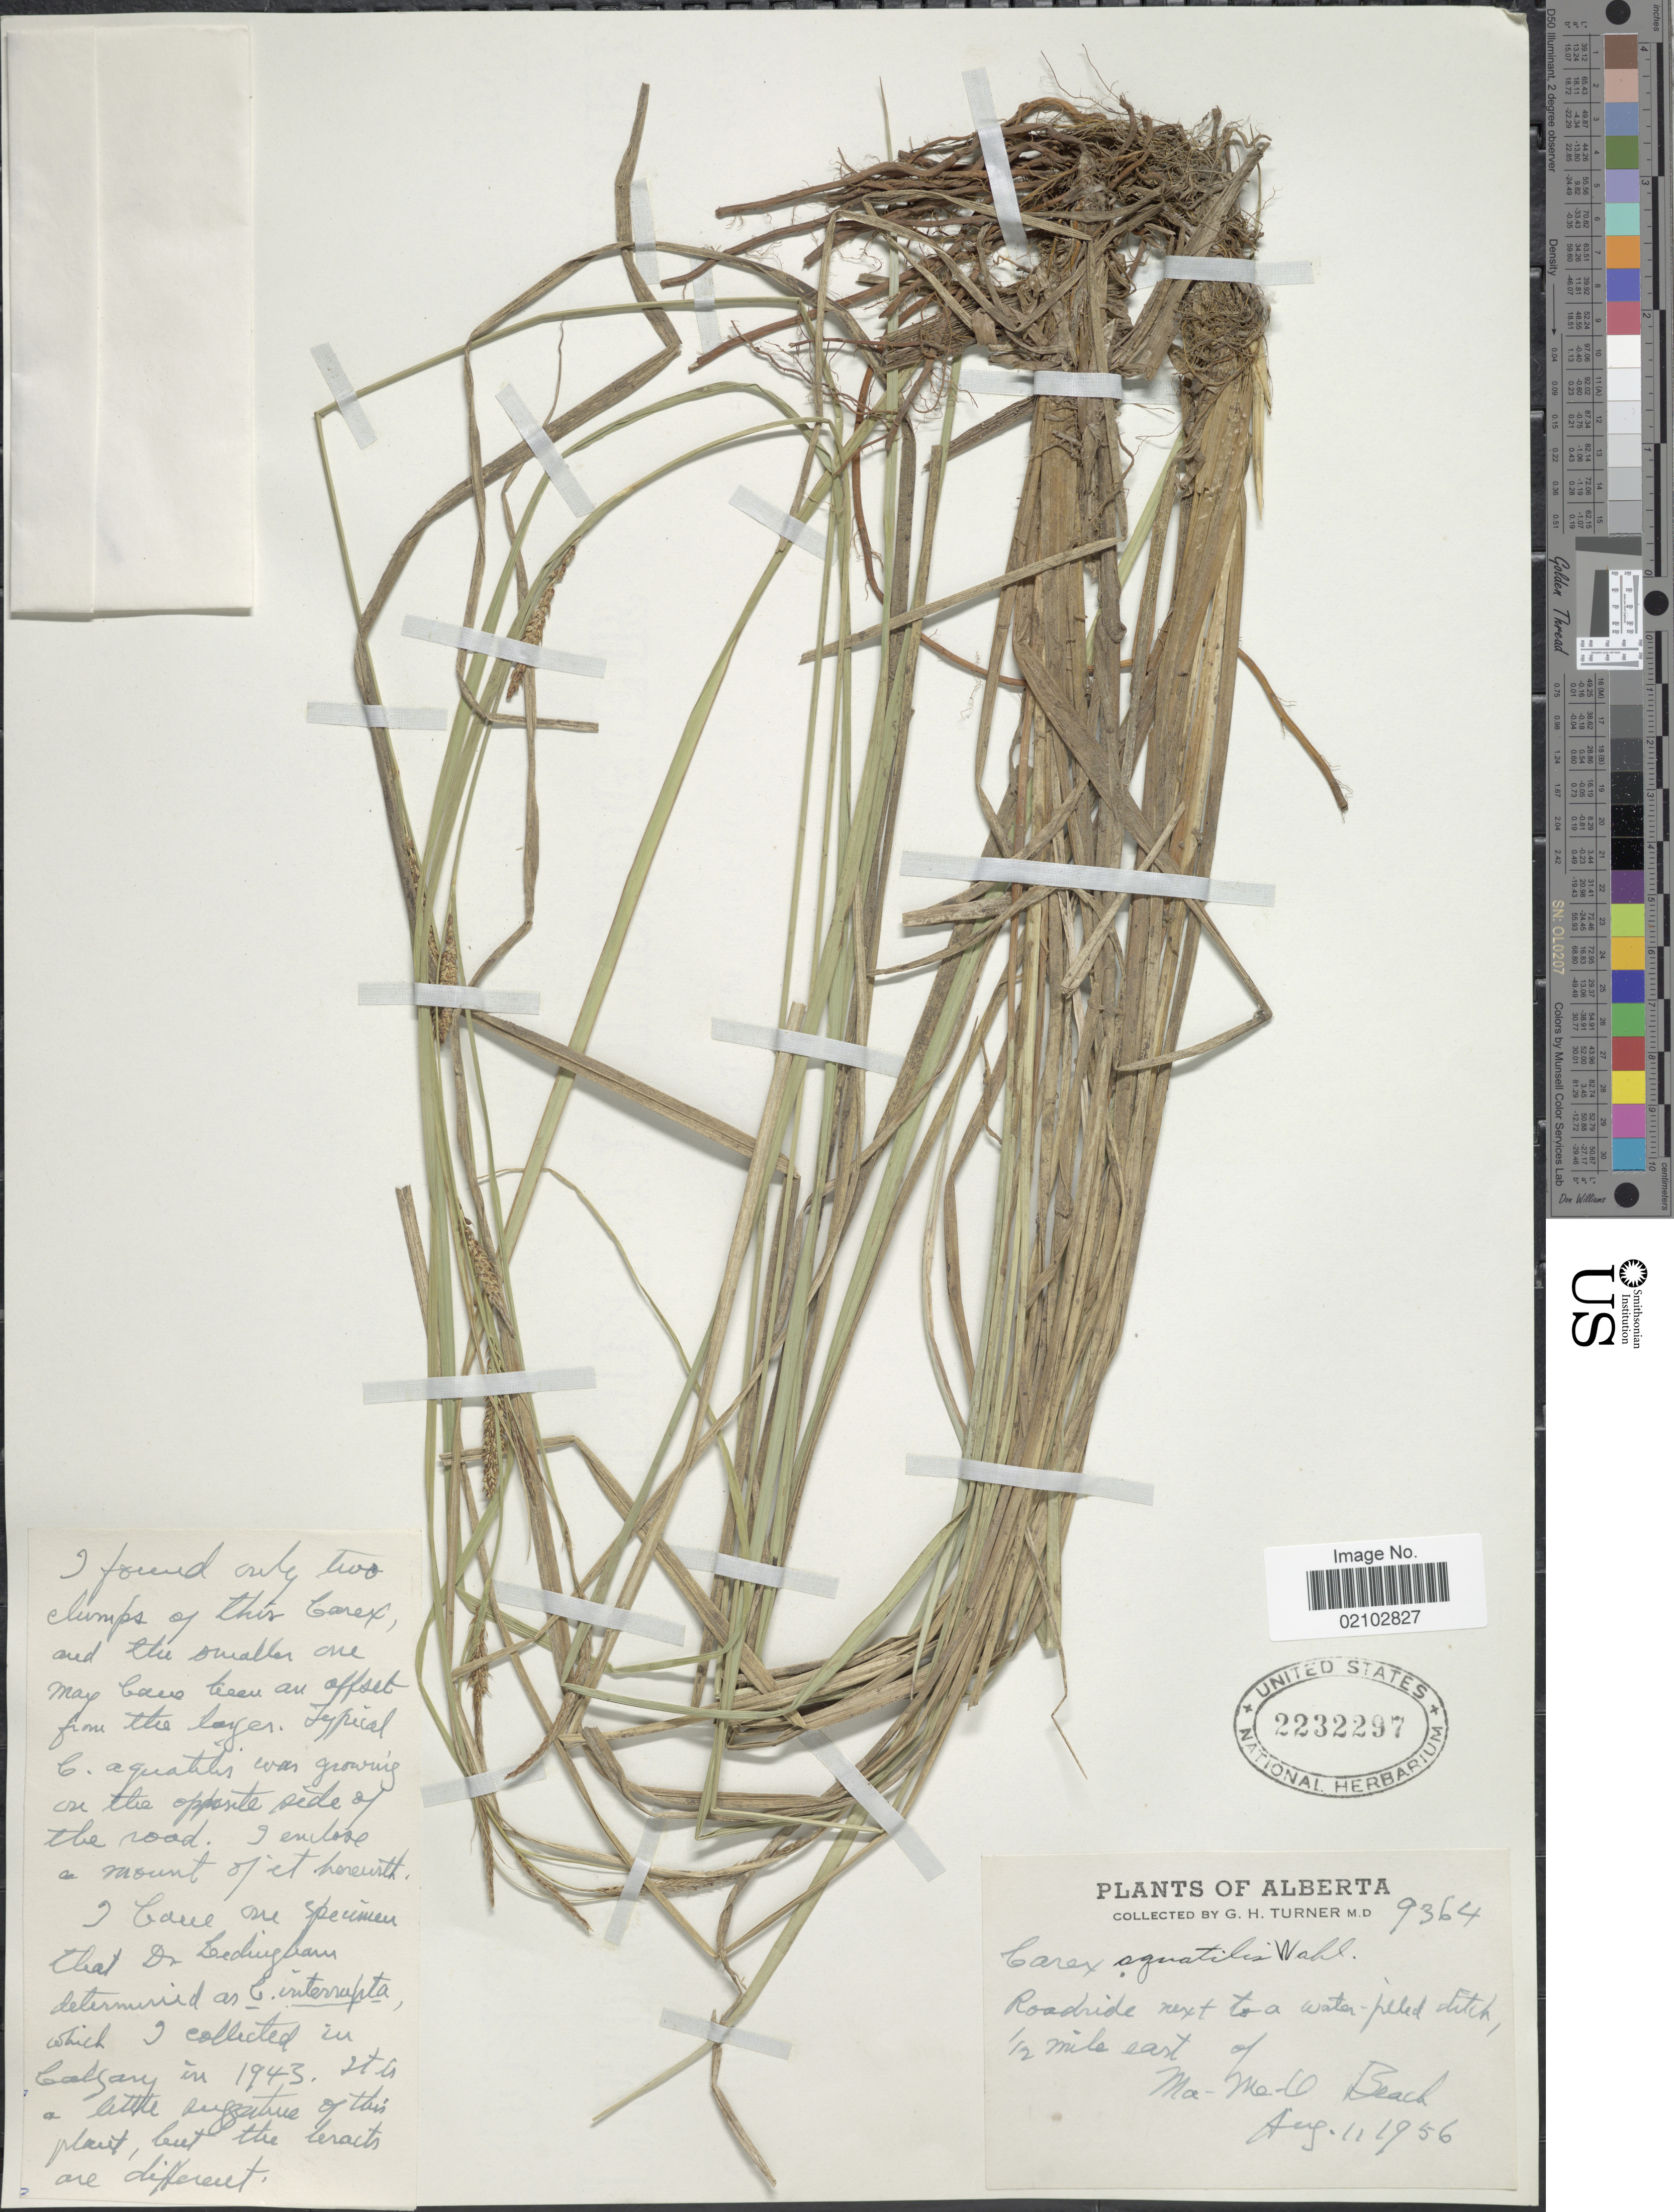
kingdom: Plantae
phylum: Tracheophyta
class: Liliopsida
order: Poales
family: Cyperaceae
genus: Carex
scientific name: Carex aquatilis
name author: Wahlenb.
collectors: G. H. Turner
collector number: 9364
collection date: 1956-08-11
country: Canada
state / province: Alberta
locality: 1/2 mile east of Ma-Me-O Beach.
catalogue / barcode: US 2232297